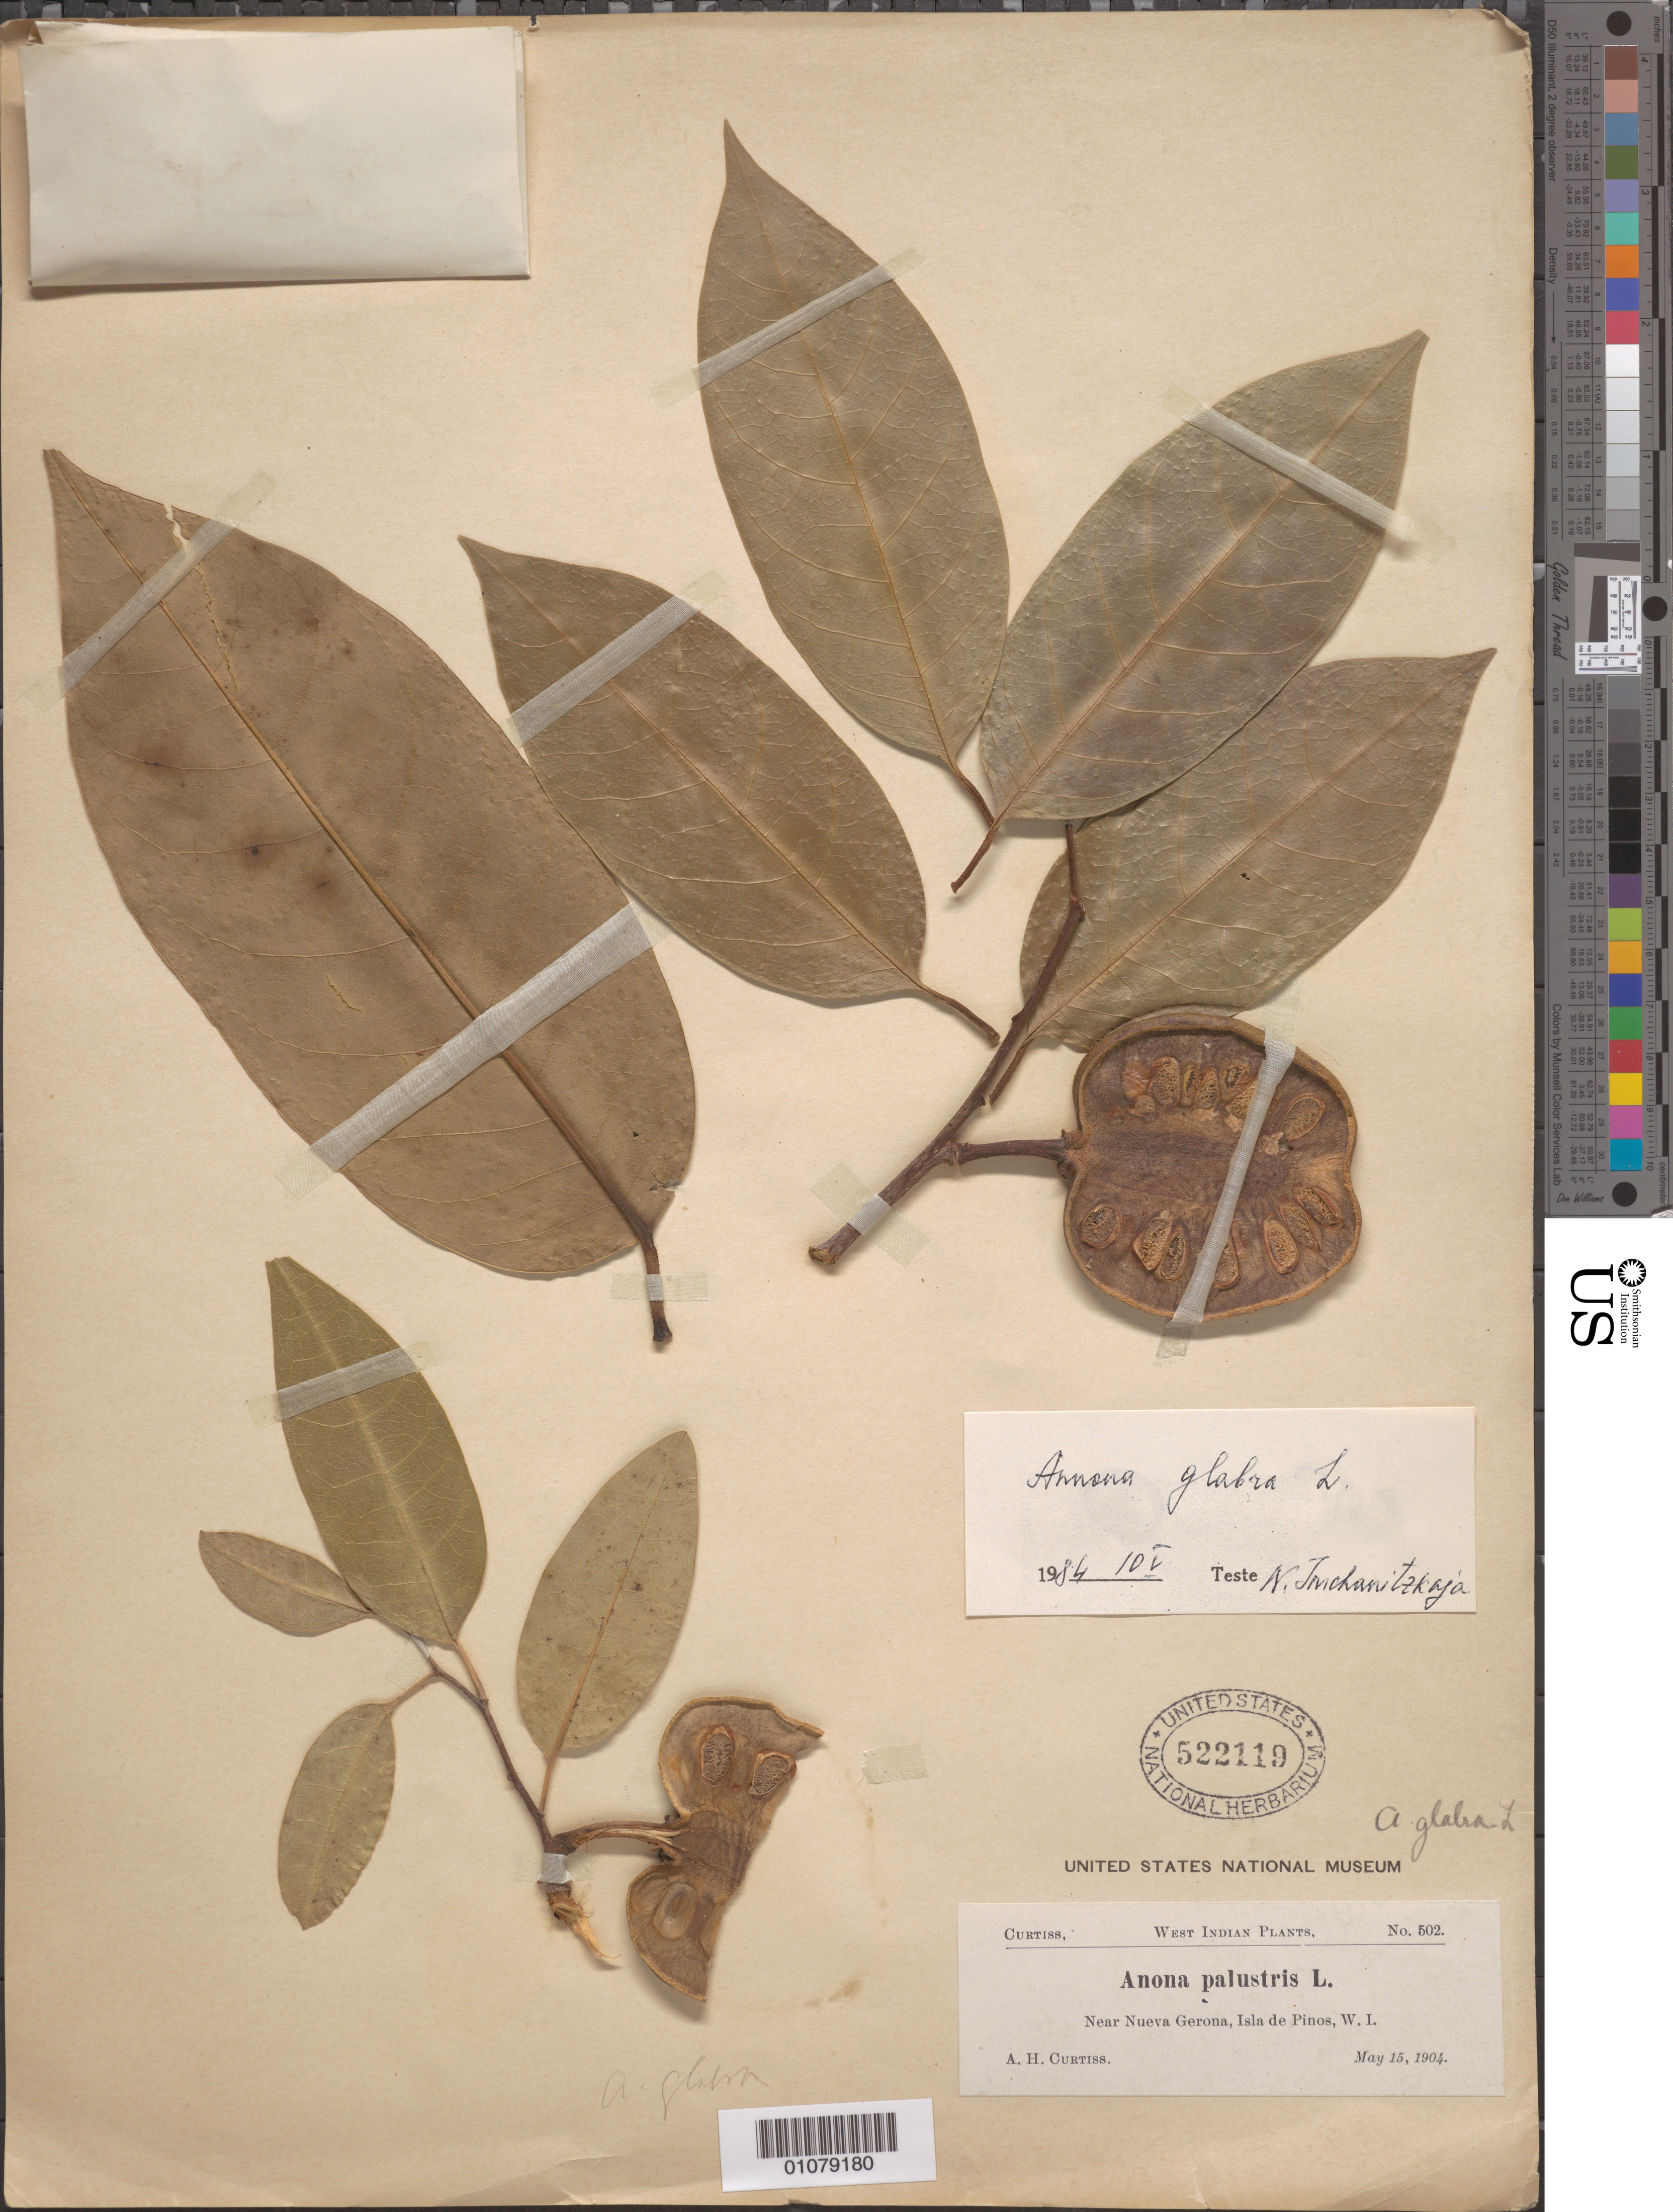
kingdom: Plantae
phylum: Tracheophyta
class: Magnoliopsida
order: Magnoliales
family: Annonaceae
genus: Annona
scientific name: Annona glabra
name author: L.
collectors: A. H. Curtiss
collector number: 502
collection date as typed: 15 May 1904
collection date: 1904-05-15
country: Cuba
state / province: Isla de La Juventud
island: Isla de la Juventud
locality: Isle of Pines, Near Nueva Gerona, Isla de Pinos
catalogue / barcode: US 522119